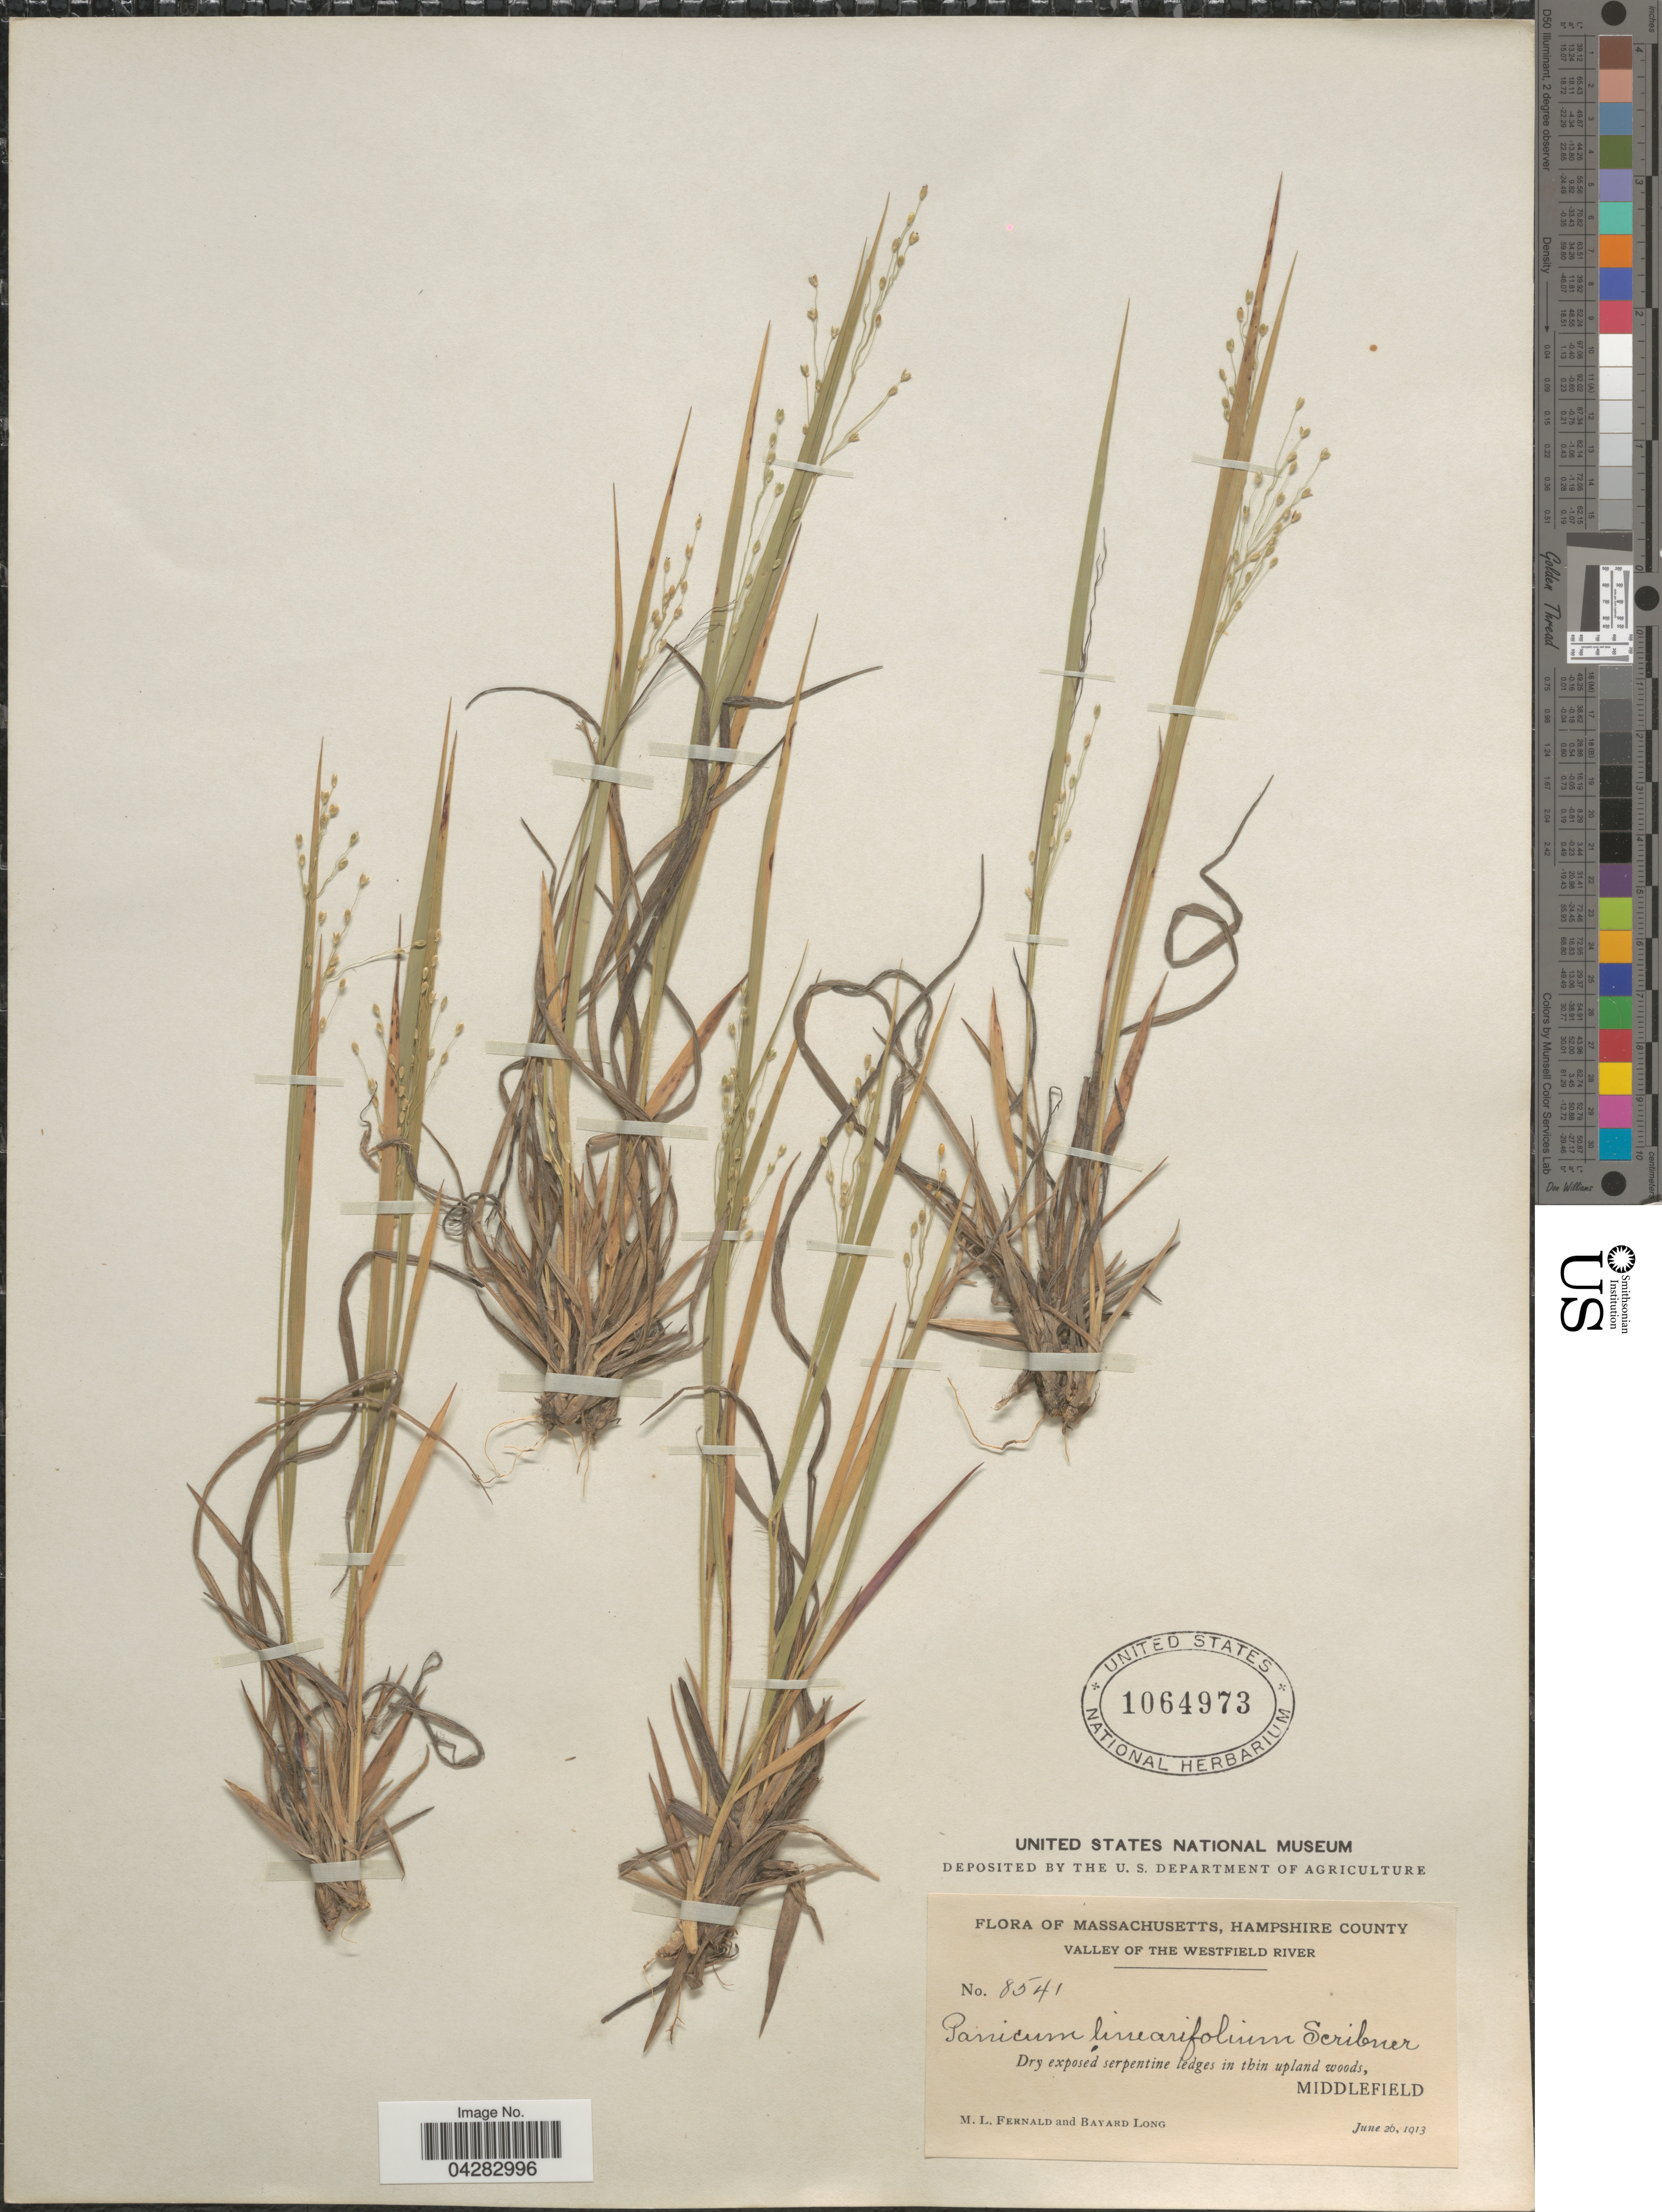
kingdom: Plantae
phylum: Tracheophyta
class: Liliopsida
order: Poales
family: Poaceae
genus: Dichanthelium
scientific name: Dichanthelium linearifolium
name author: (Scribn.) Gould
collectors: M. L. Fernald & B. Long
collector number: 8541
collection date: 1913-06-26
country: United States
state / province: Massachusetts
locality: Hampshire County. Valley of The Westfield River. Dry exposed serpentine ledges in thin upland woods, Middlefield.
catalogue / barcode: US 1064973